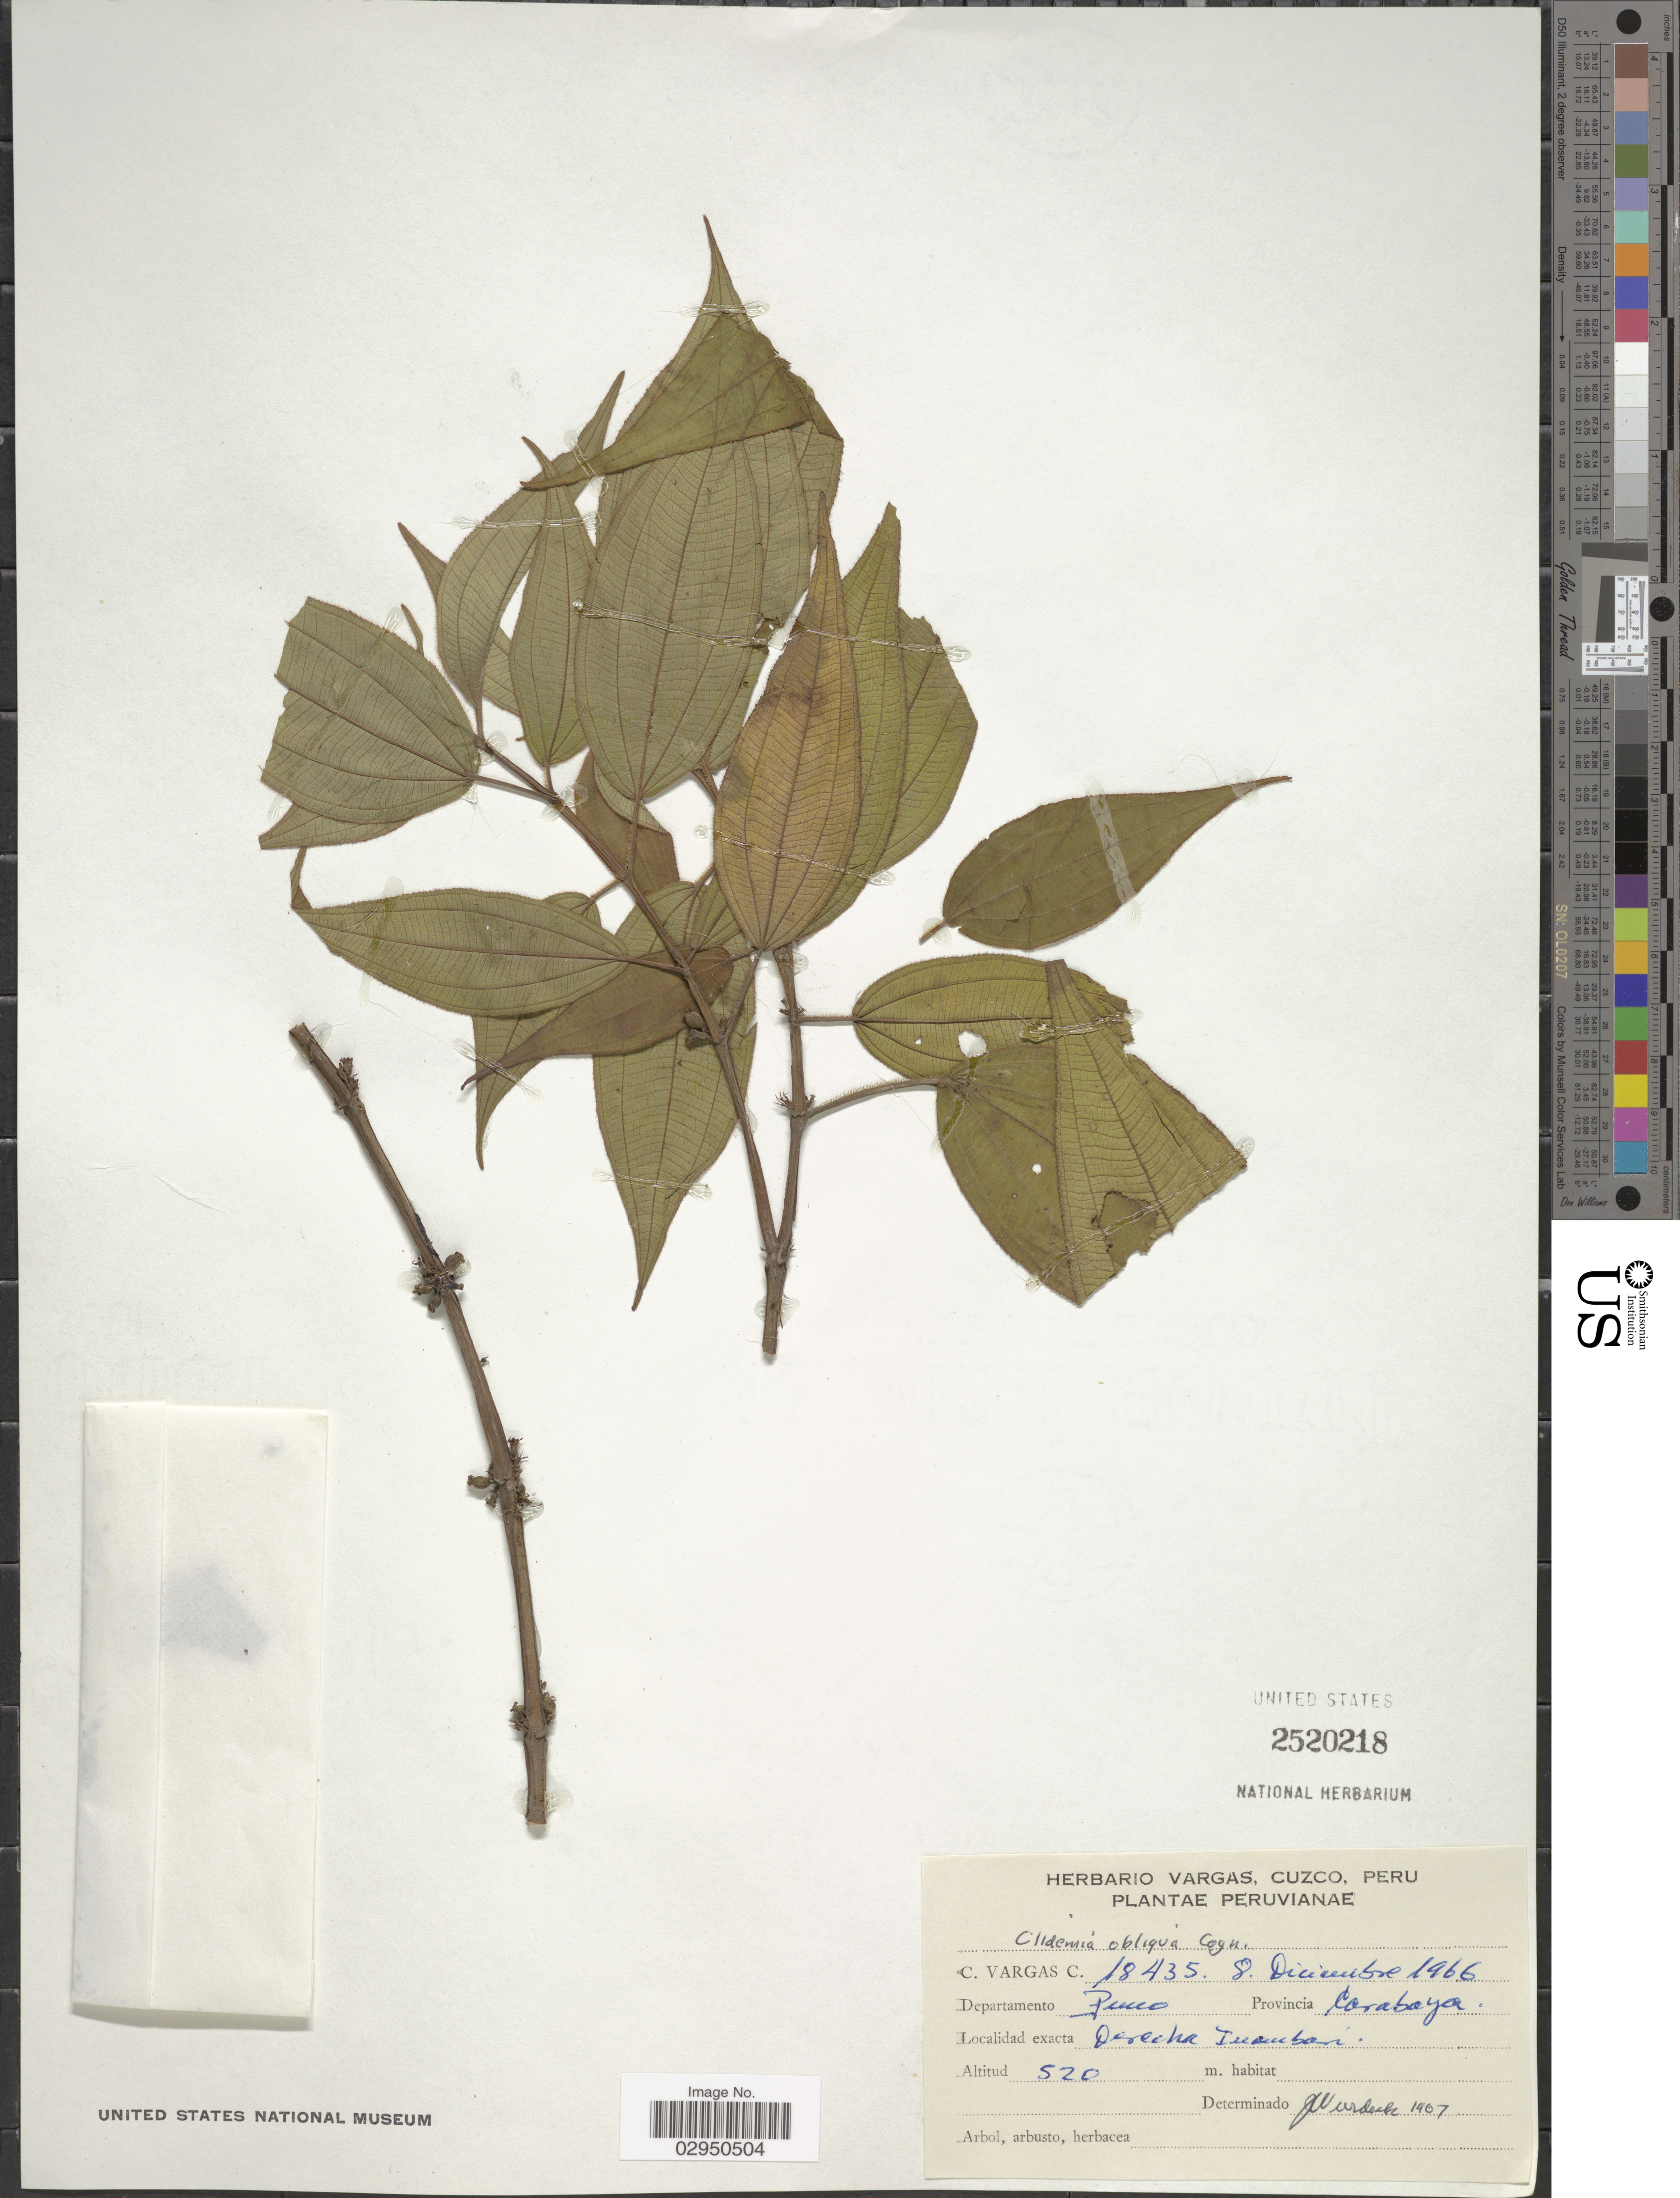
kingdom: Plantae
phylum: Tracheophyta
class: Magnoliopsida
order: Myrtales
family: Melastomataceae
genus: Clidemia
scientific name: Clidemia obliqua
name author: Cogn.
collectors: C. Vargas Calderón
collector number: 18435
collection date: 1966-12-08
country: Peru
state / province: Puno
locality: Departamento Puno. Provincia Carabaya. Derecha Inambari.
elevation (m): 520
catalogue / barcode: US 2520218